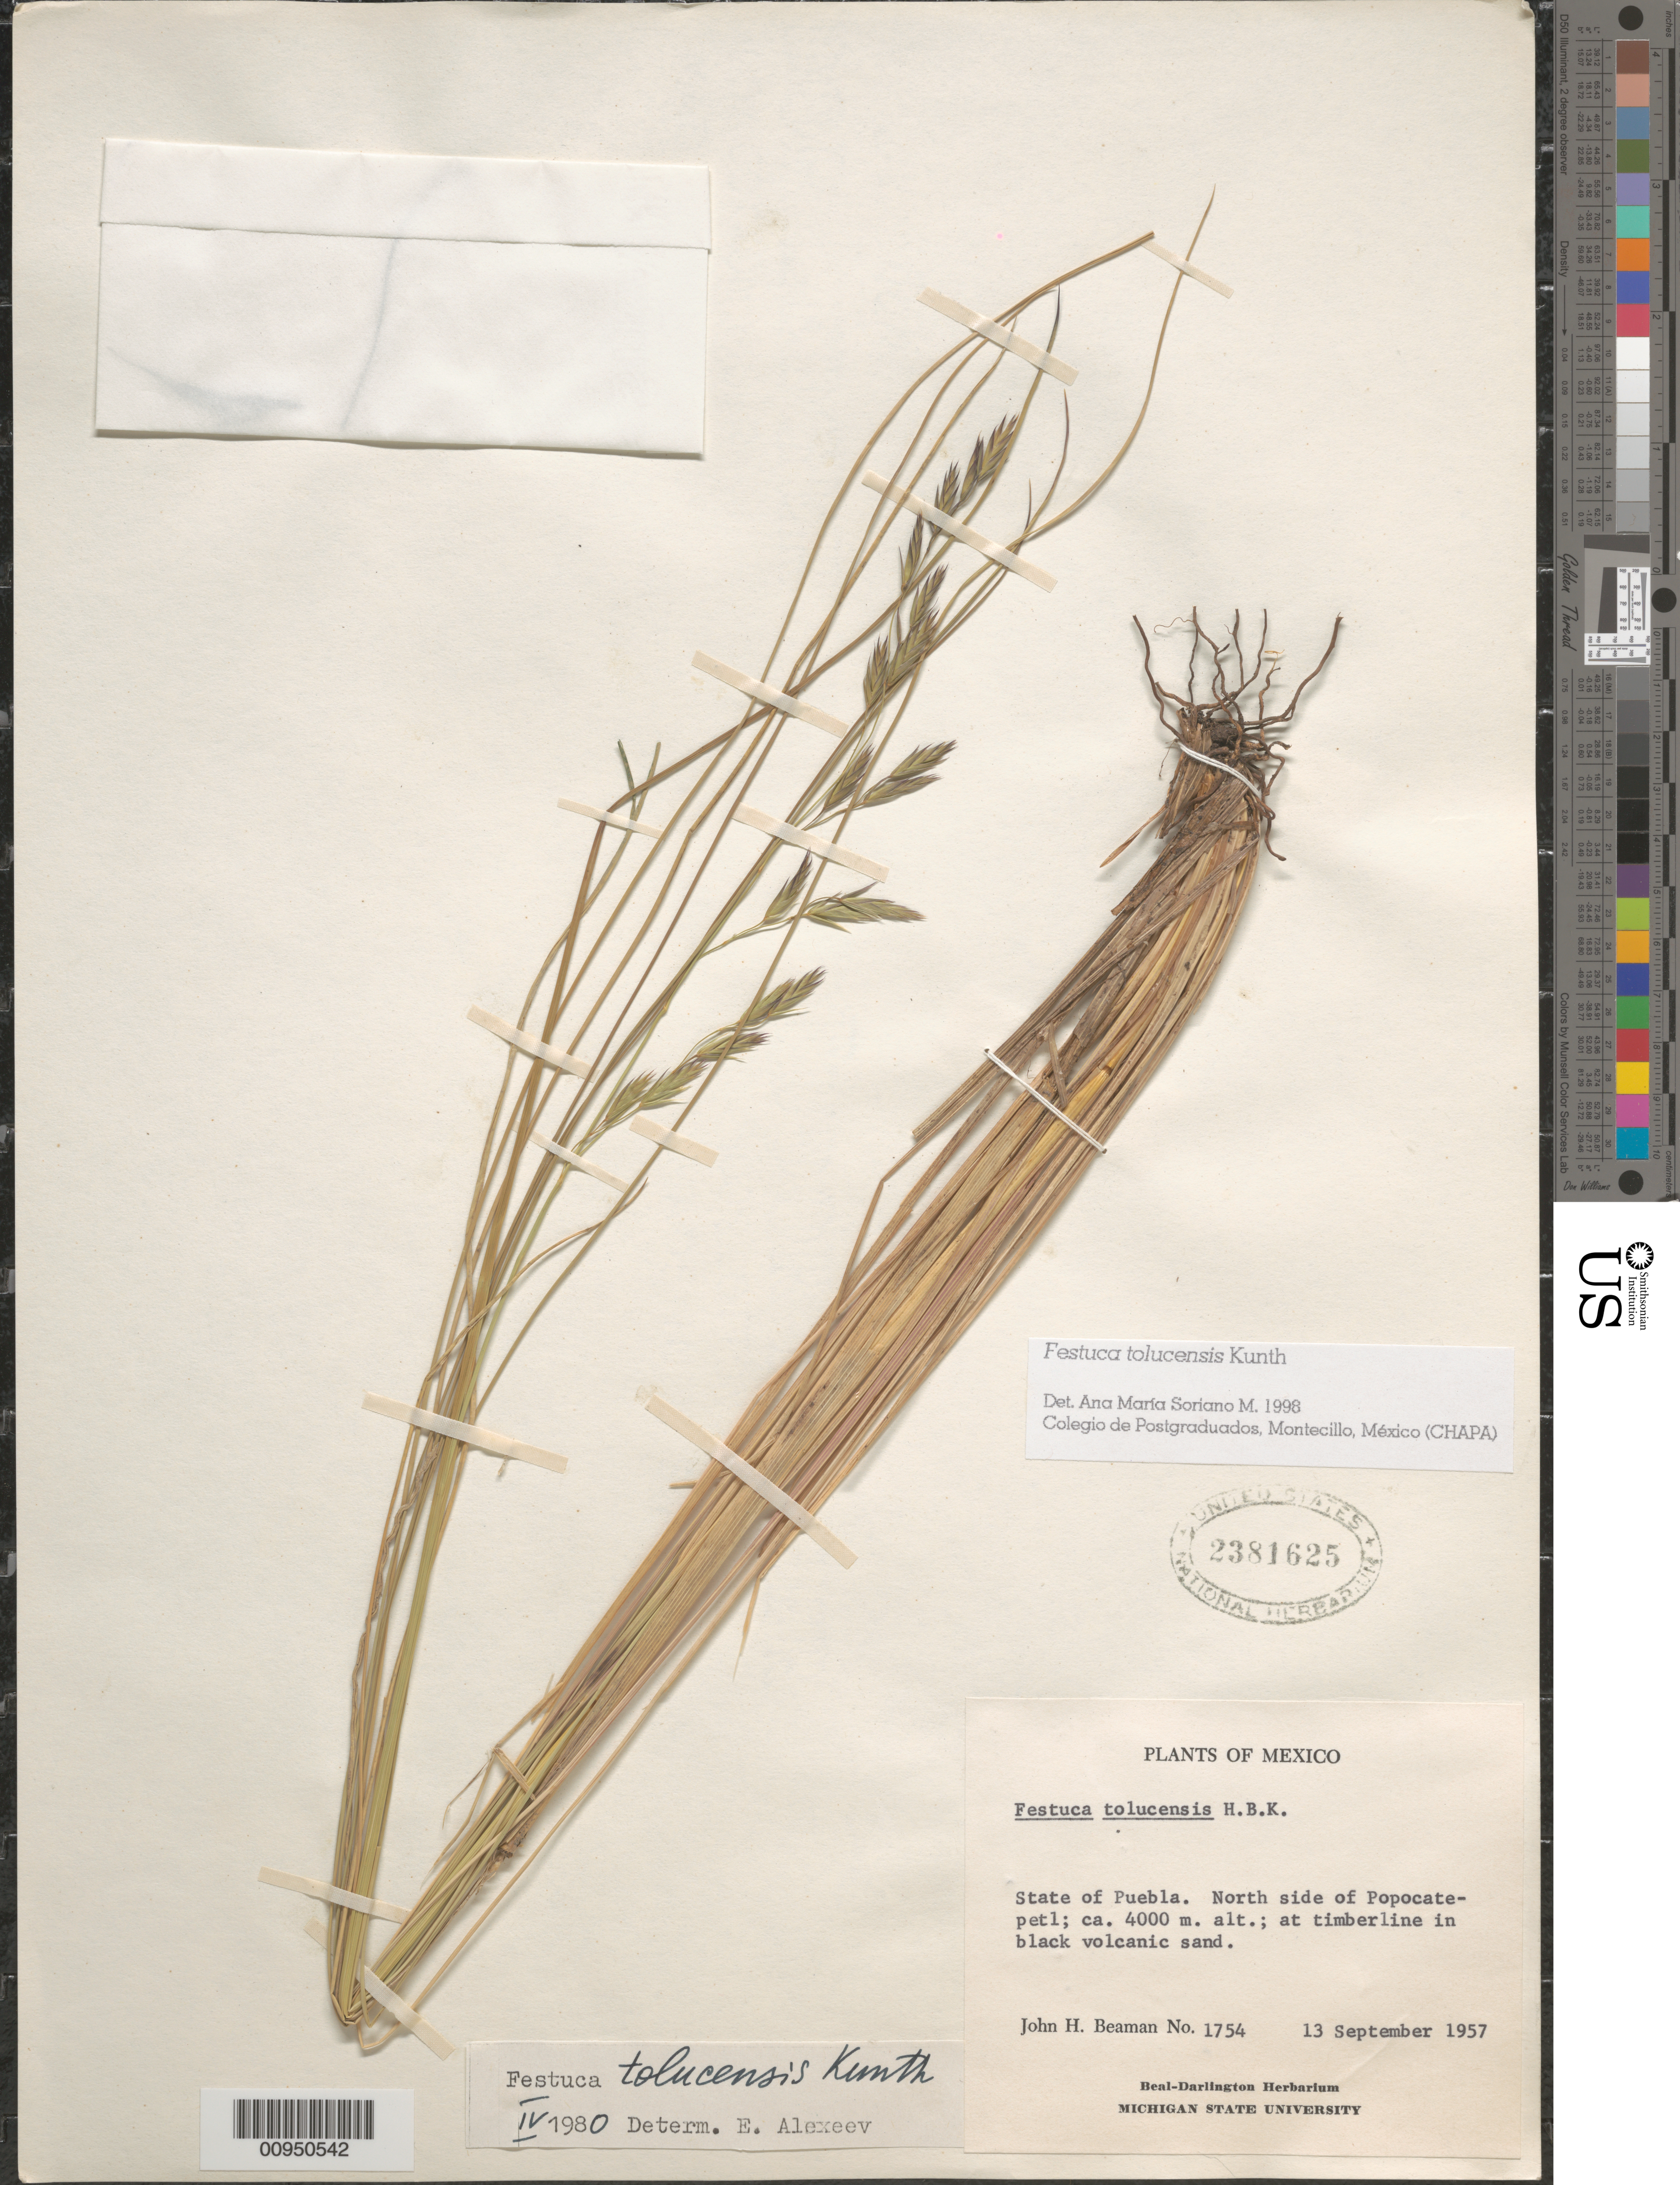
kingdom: Plantae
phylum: Tracheophyta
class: Liliopsida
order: Poales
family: Poaceae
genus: Festuca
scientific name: Festuca tolucensis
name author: Kunth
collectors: J. H. Beaman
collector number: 1754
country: Mexico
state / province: Puebla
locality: Popocatepetl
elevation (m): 4000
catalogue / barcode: US 2381625